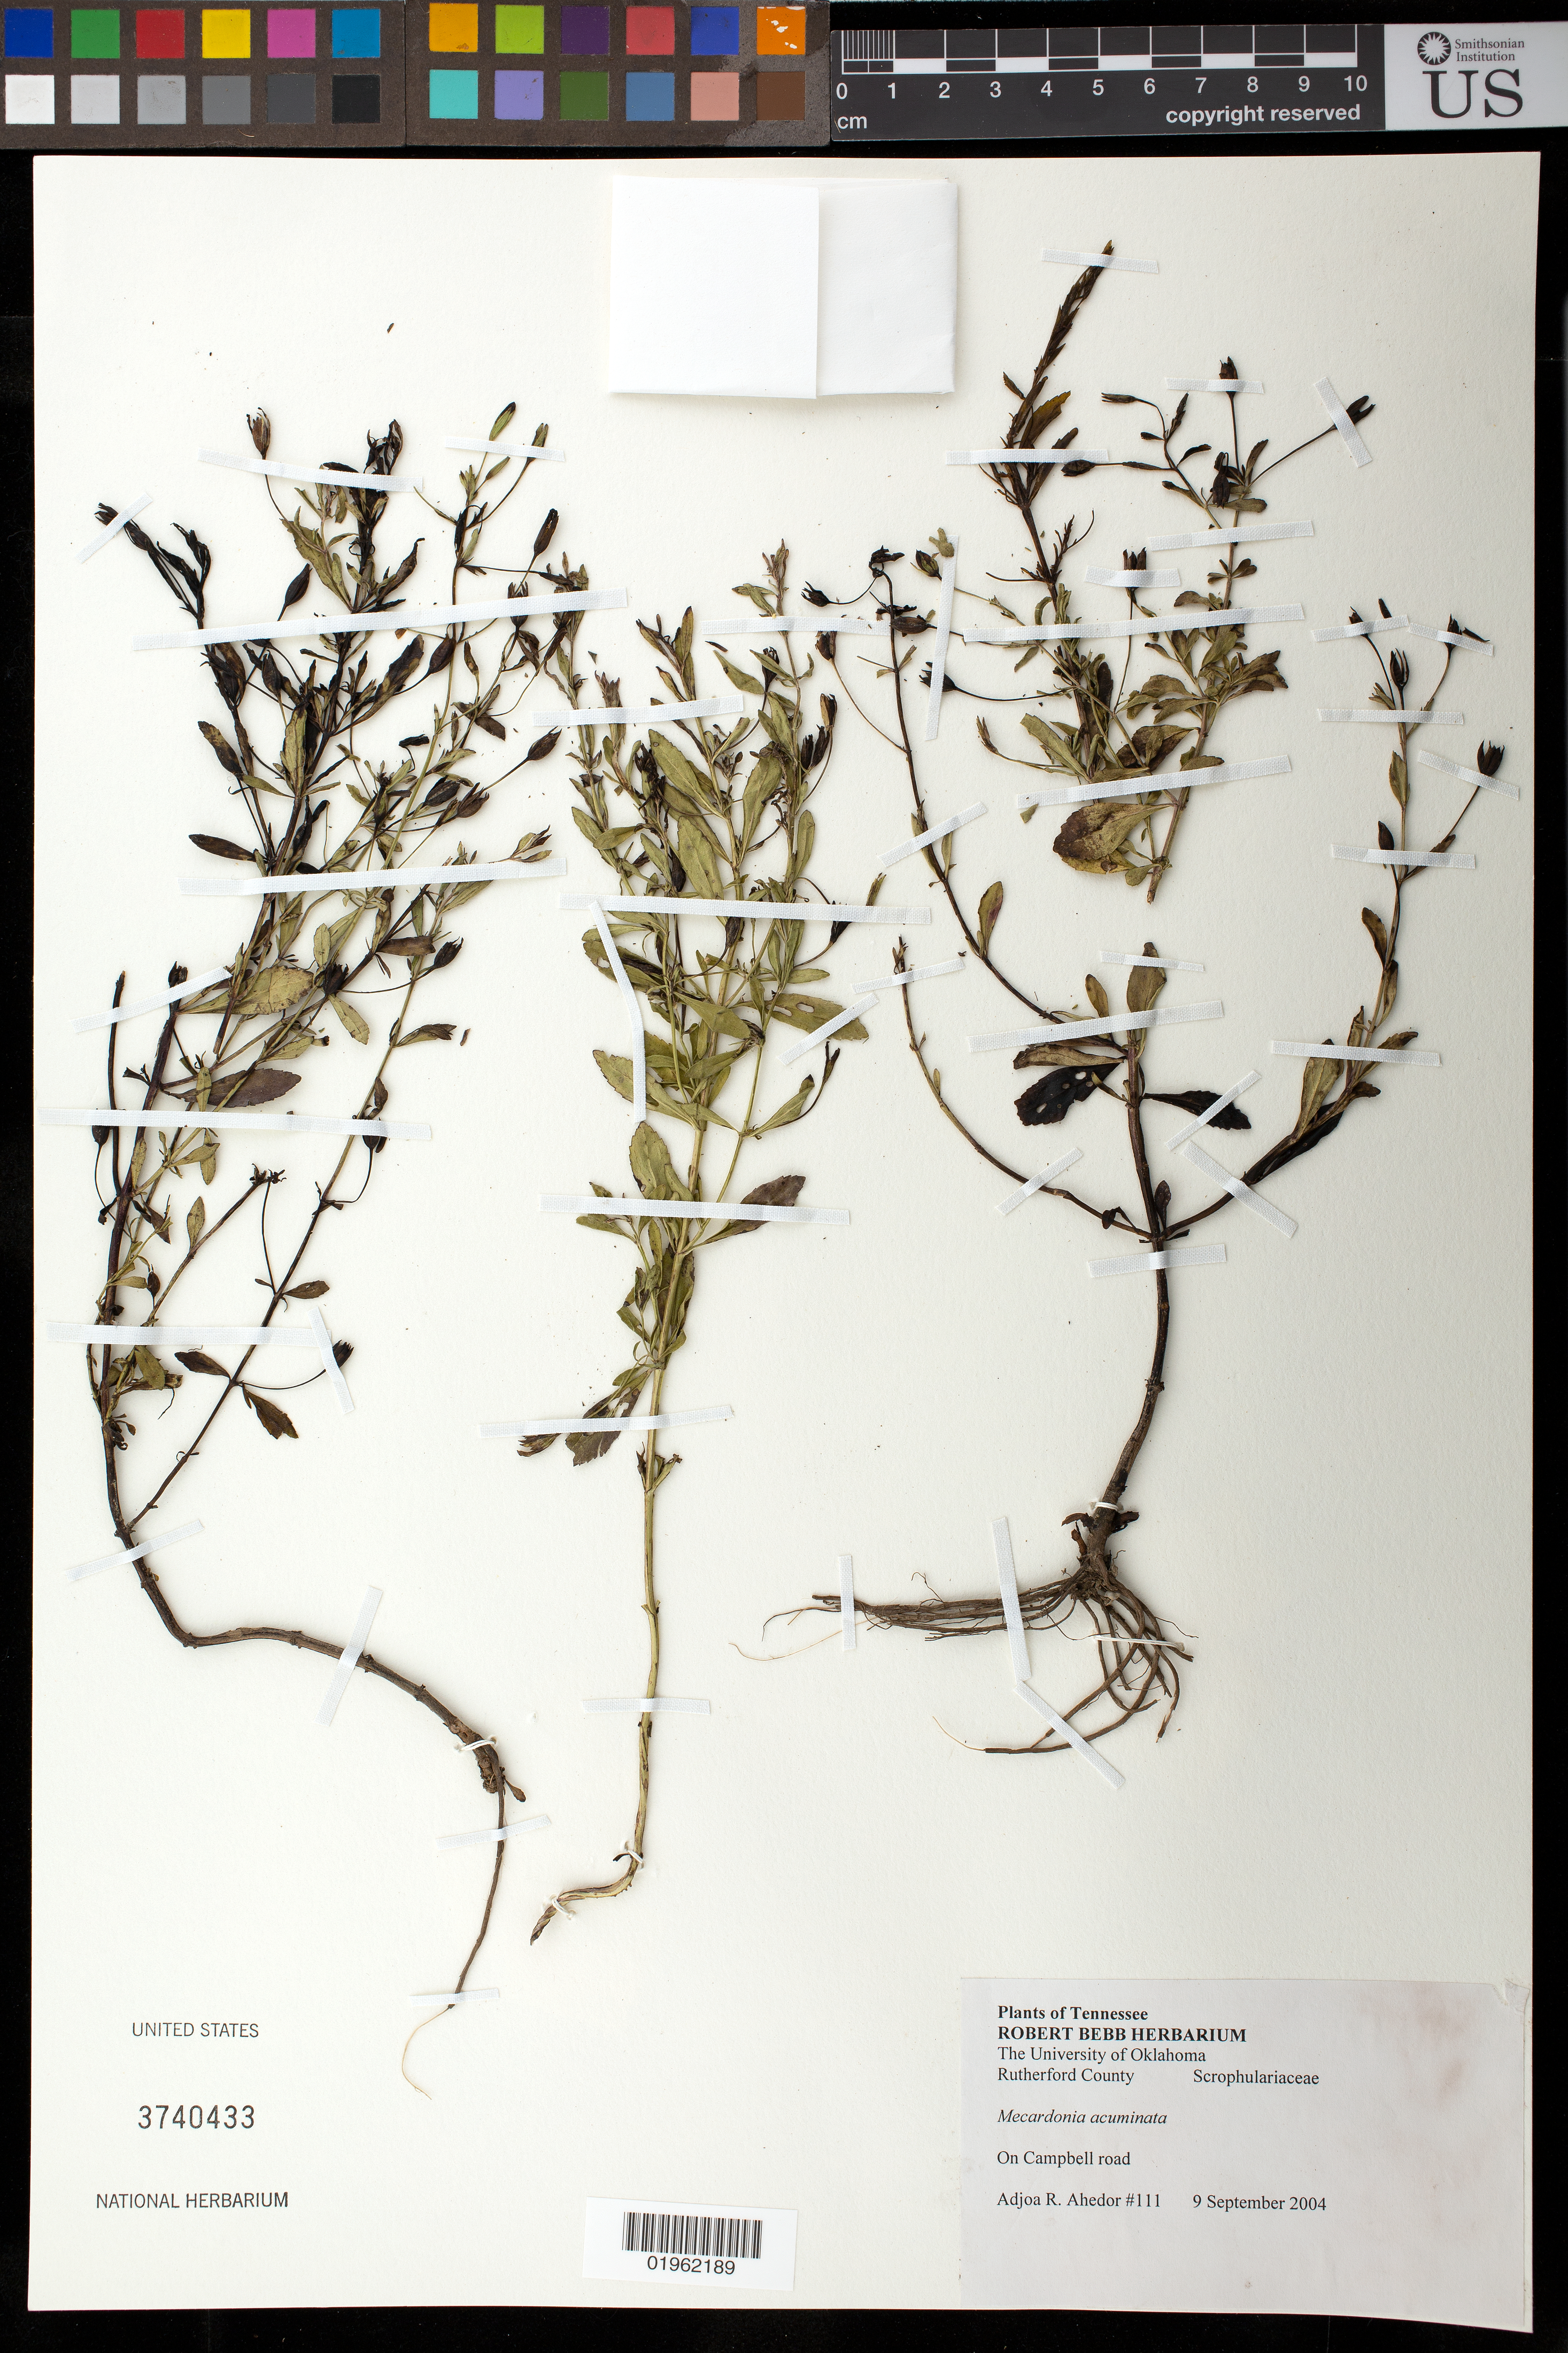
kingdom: Plantae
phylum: Tracheophyta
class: Magnoliopsida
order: Lamiales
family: Plantaginaceae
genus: Mecardonia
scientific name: Mecardonia acuminata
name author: (Walter) Small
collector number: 111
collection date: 2004-09-09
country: United States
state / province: Tennessee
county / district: Rutherford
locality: On Campbell Road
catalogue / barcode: US 3740433